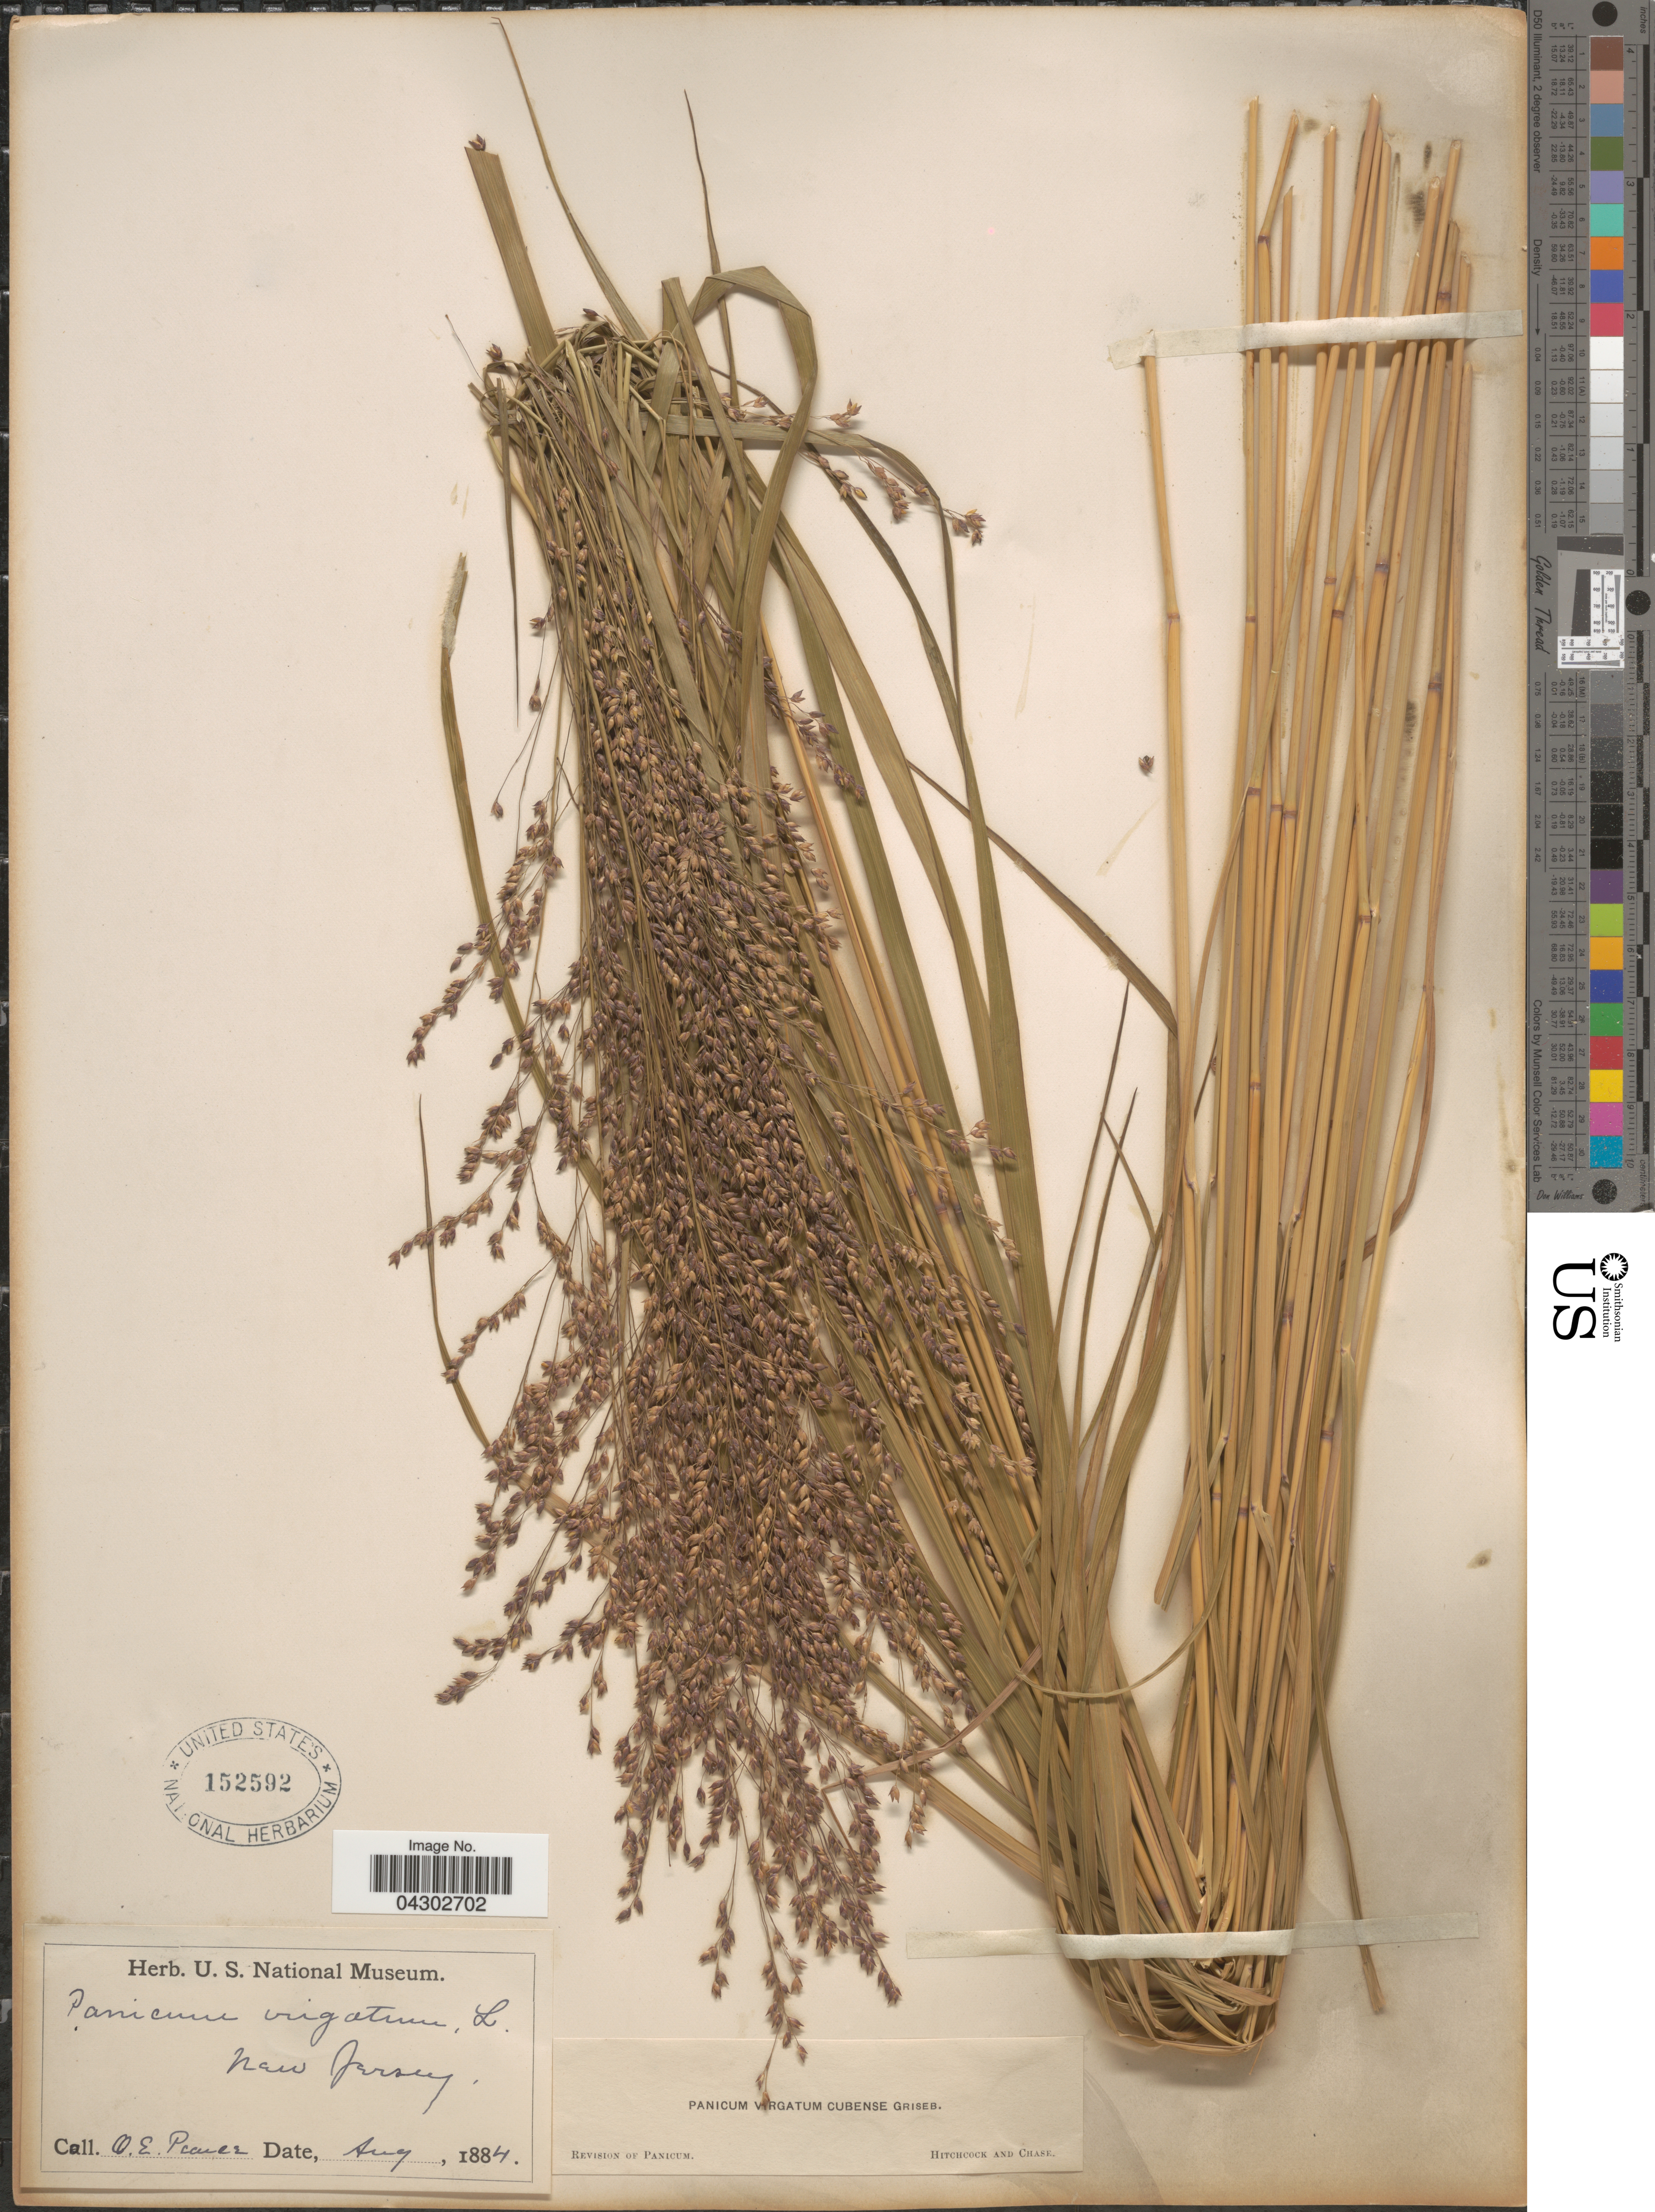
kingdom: Plantae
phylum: Tracheophyta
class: Liliopsida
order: Poales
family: Poaceae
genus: Panicum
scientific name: Panicum virgatum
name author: L.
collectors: O. Prance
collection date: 1884-08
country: United States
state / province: New Jersey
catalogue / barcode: US 152592